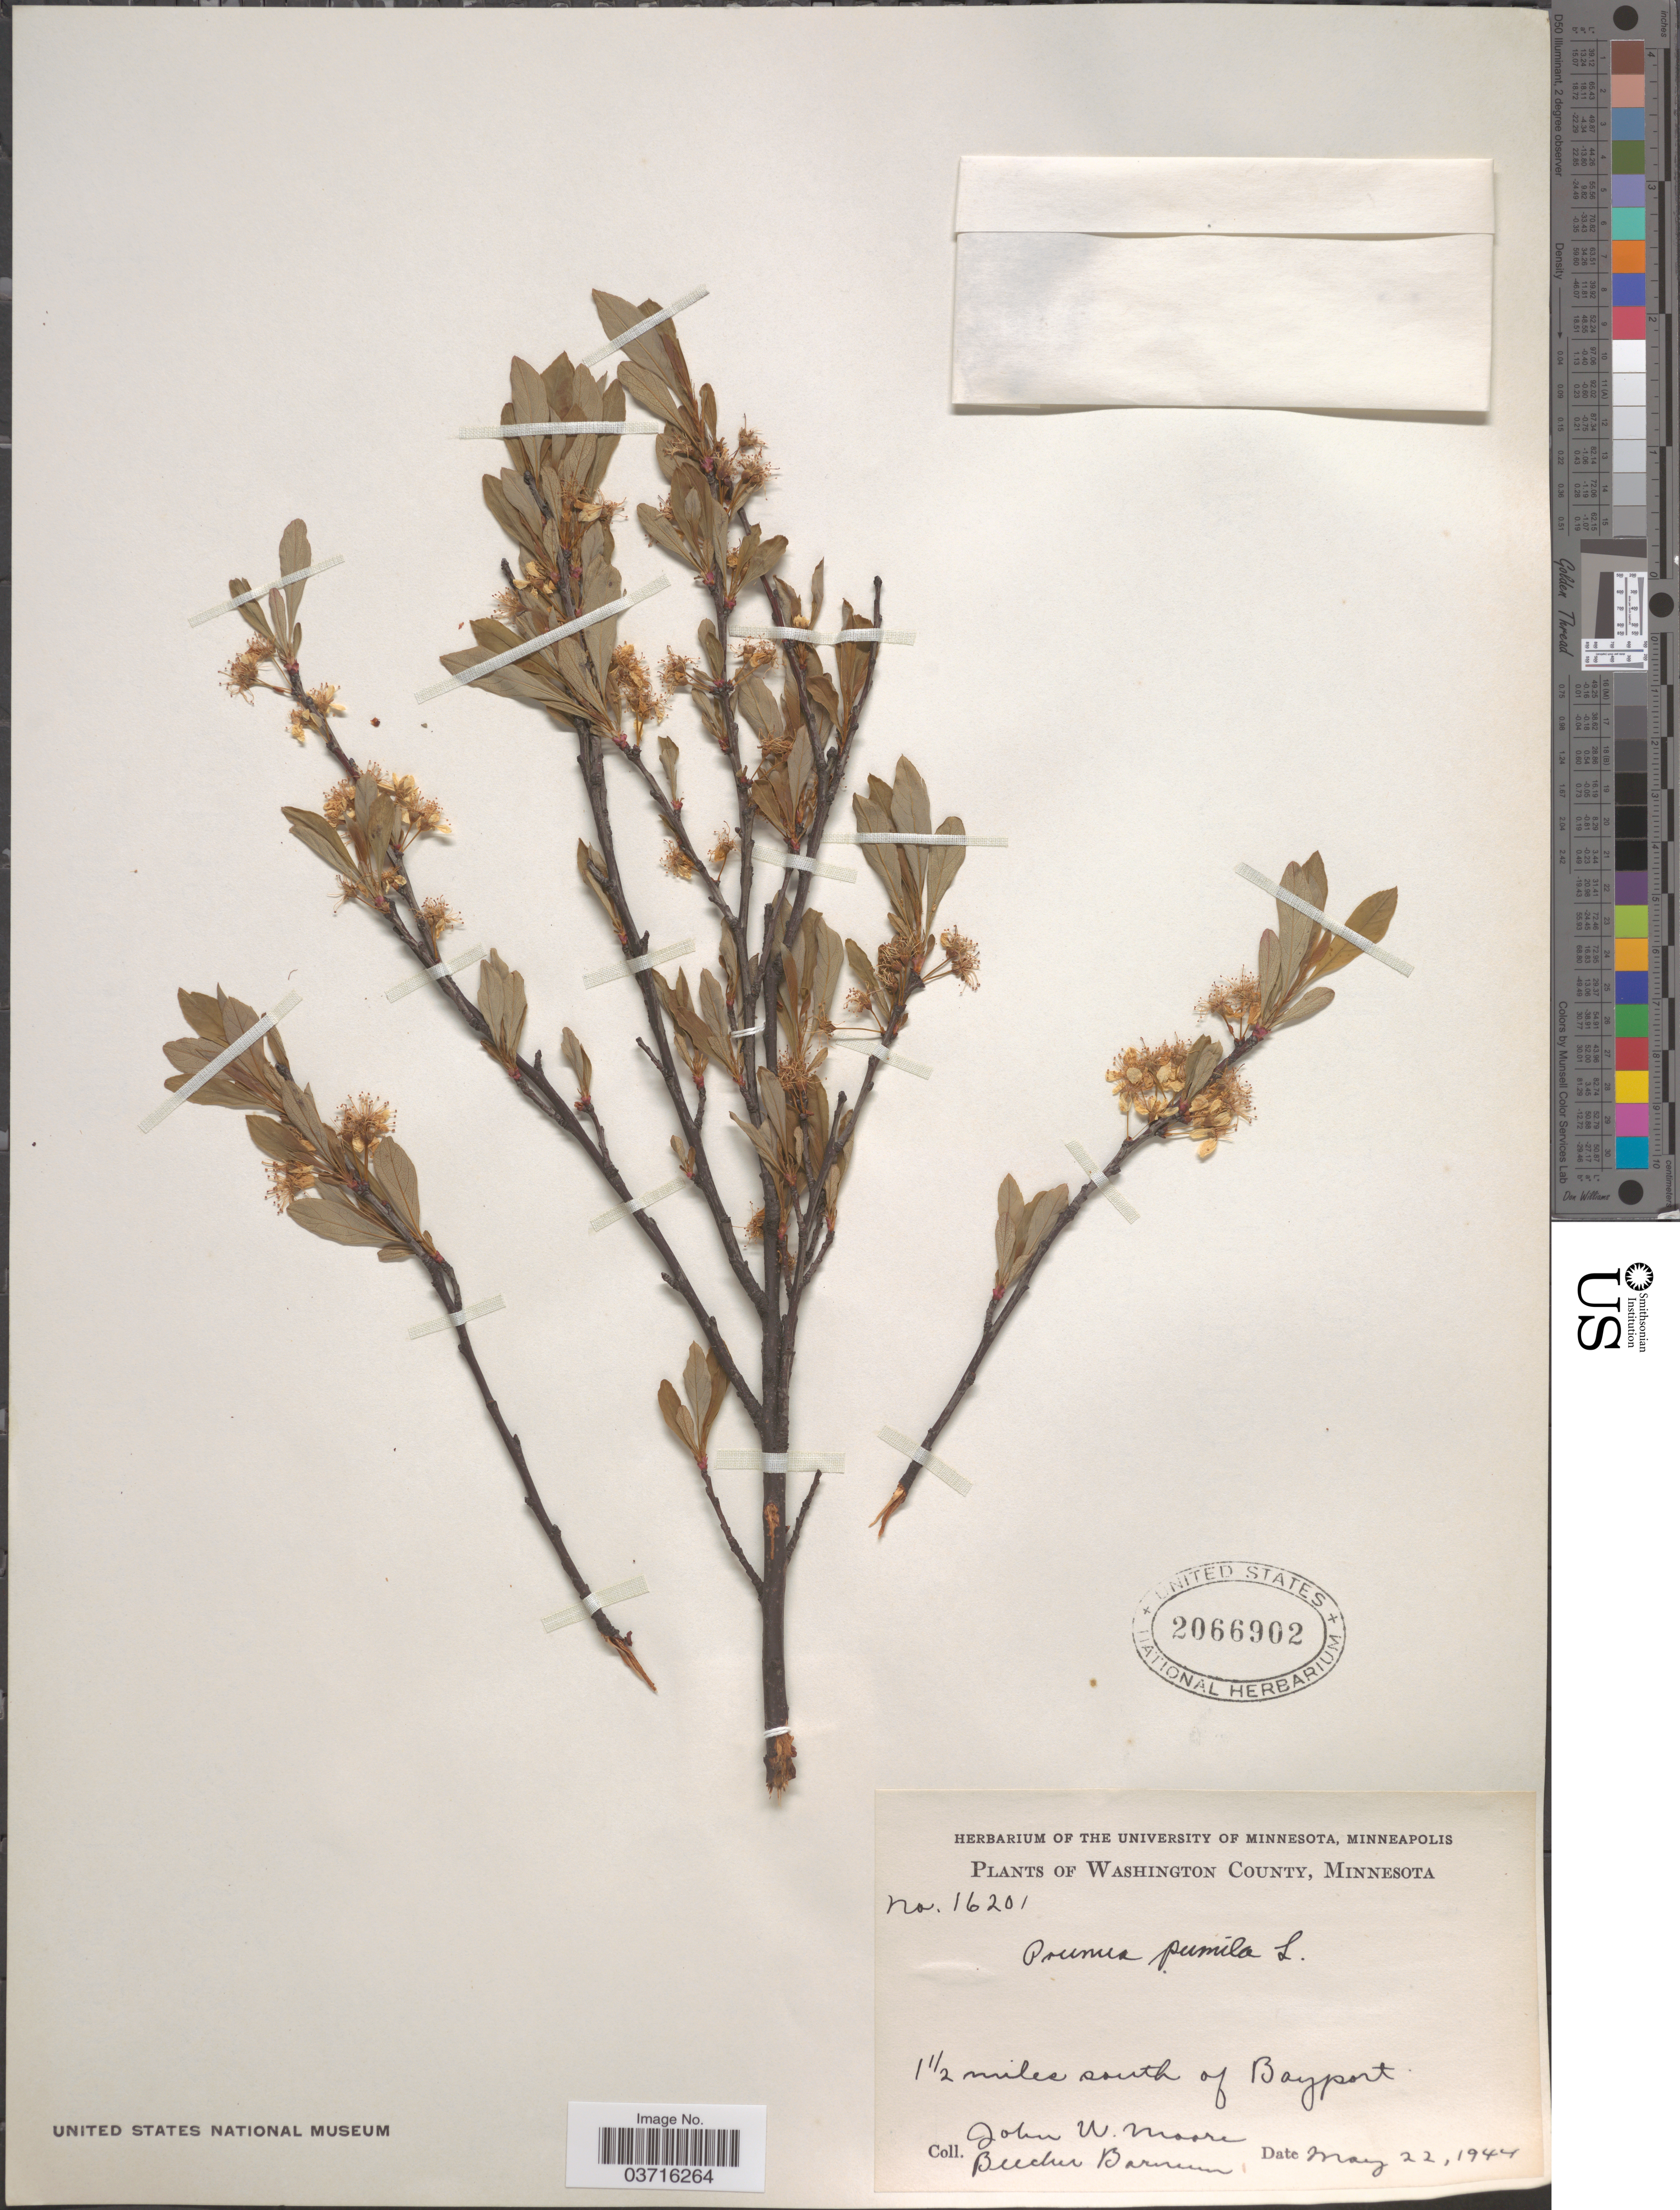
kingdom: Plantae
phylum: Tracheophyta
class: Magnoliopsida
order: Rosales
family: Rosaceae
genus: Prunus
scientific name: Prunus pumila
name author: L.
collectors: J. Moore & B. Barnum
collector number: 16201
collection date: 1944-05-22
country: United States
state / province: Minnesota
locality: Washington County. 1½ miles south of Bayport.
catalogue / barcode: US 2066902